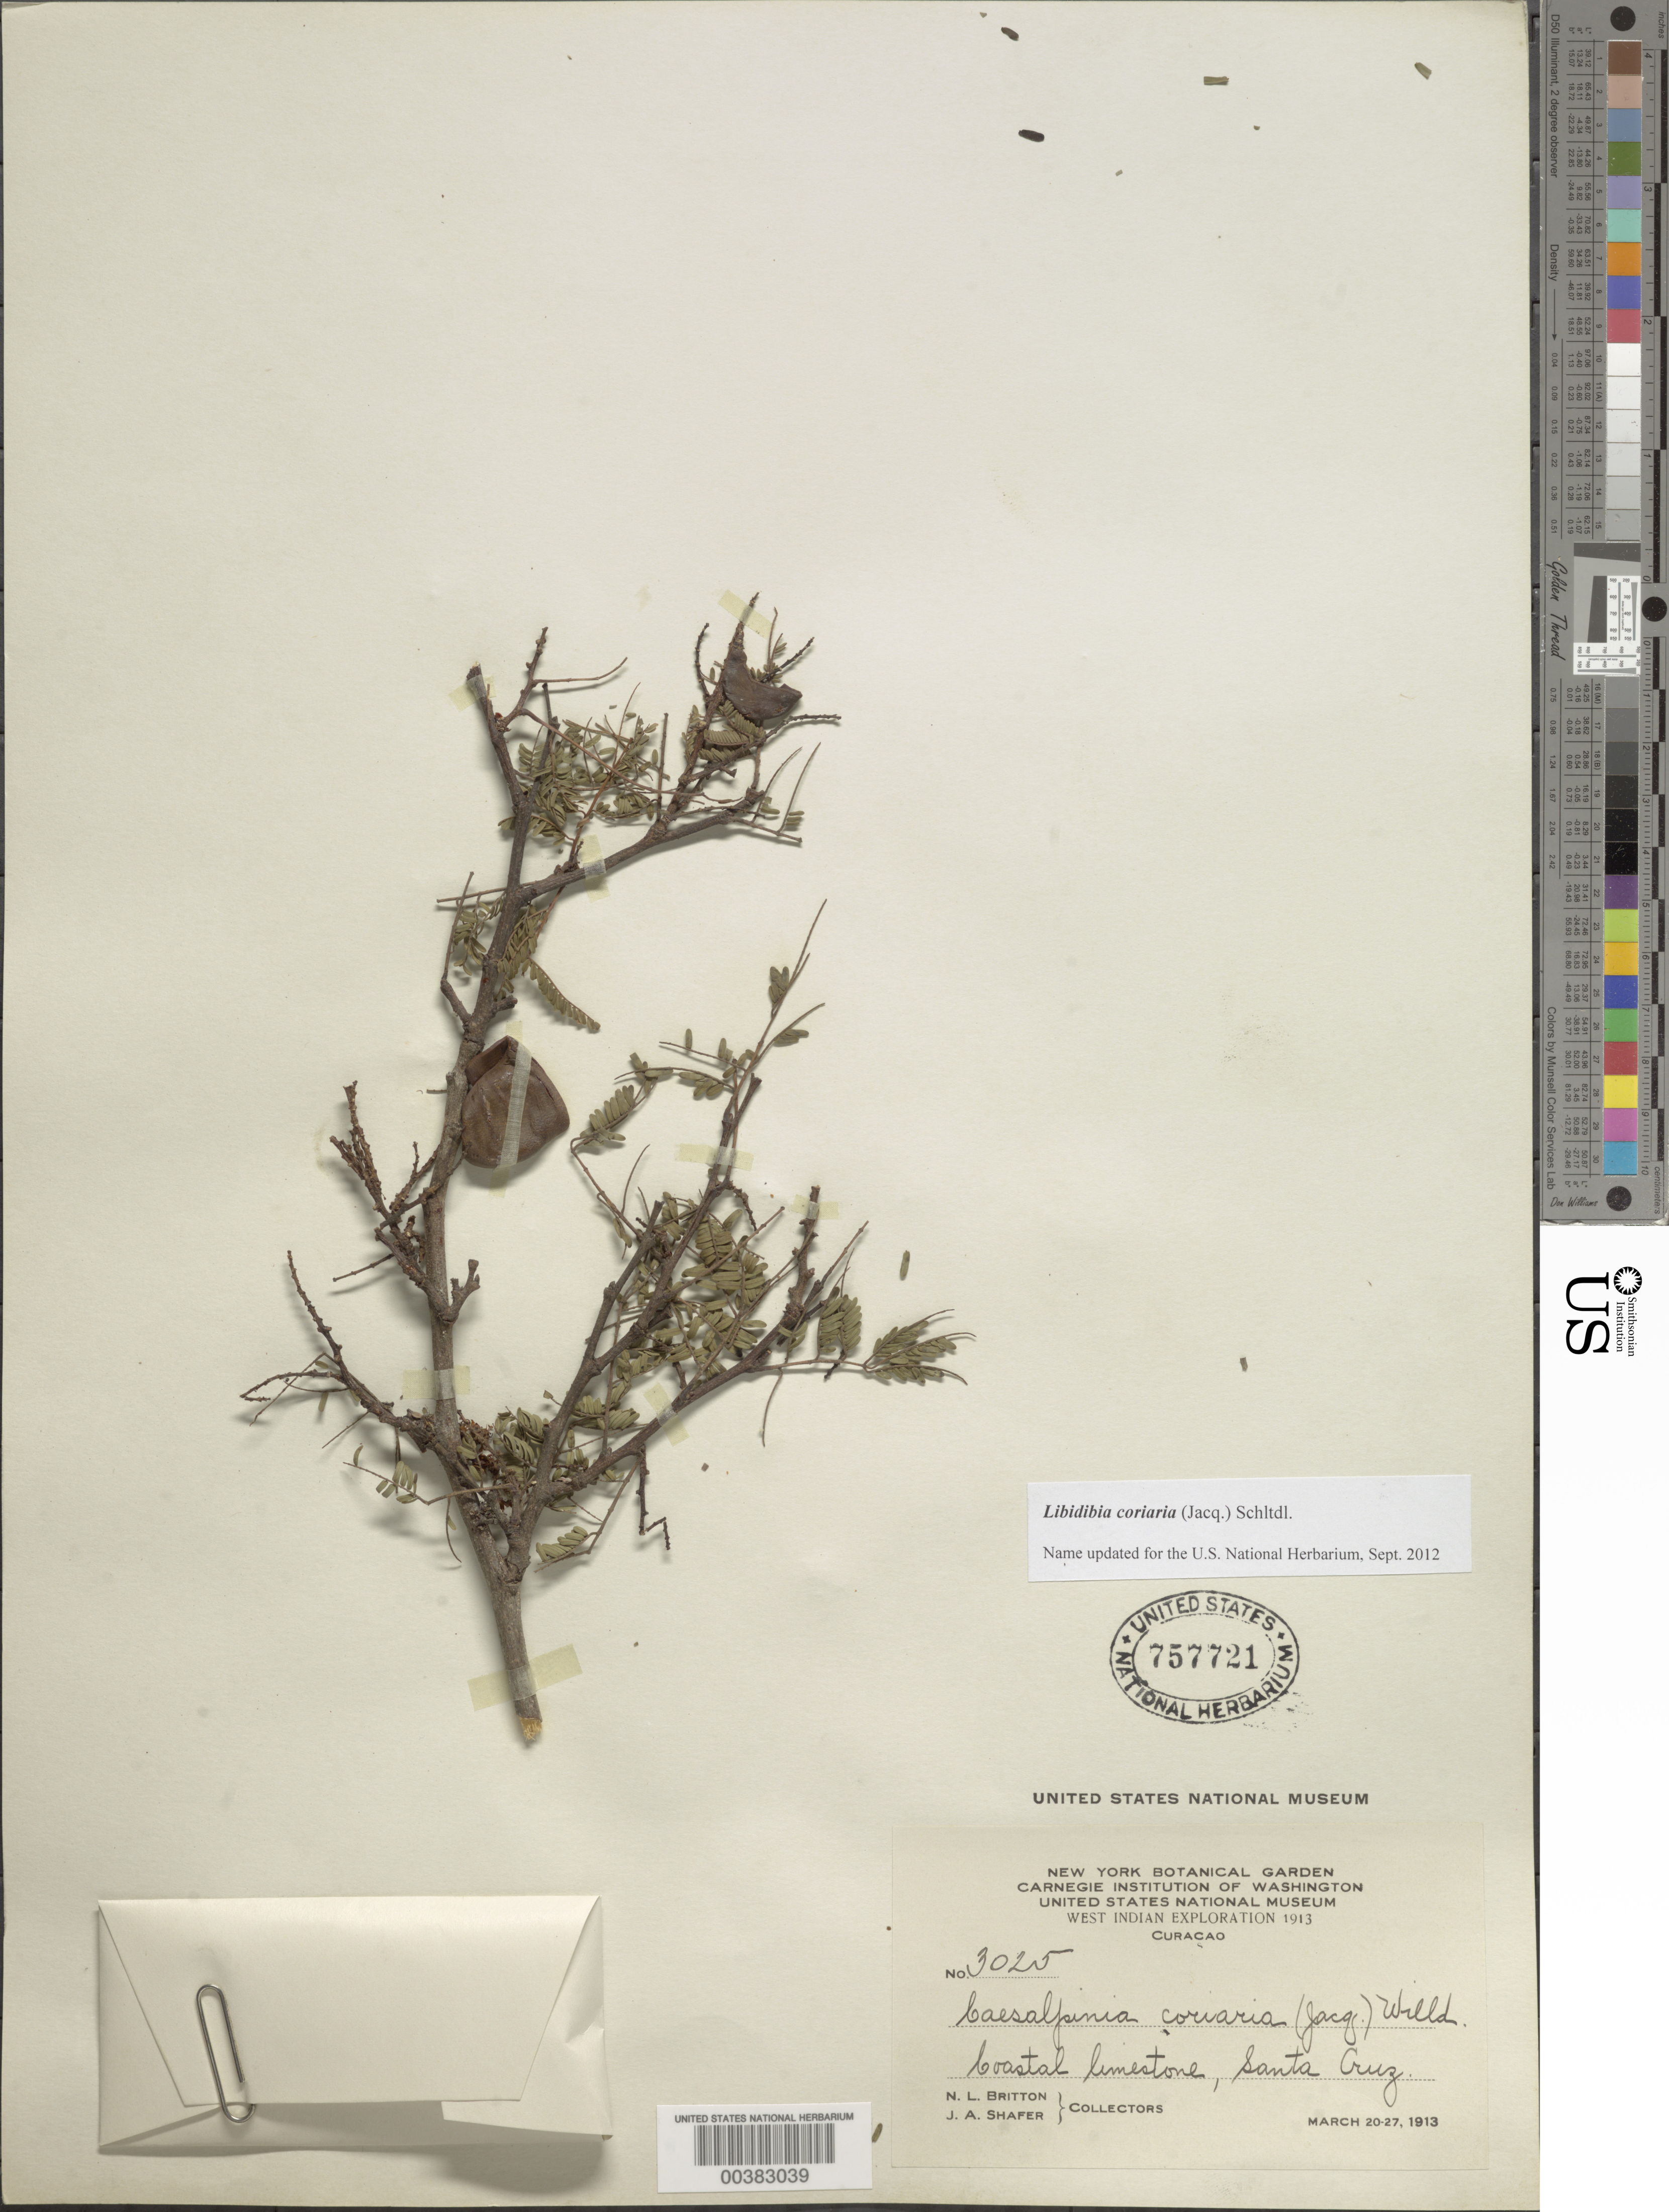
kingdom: Plantae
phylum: Tracheophyta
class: Magnoliopsida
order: Fabales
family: Fabaceae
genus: Libidibia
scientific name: Libidibia coriaria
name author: (Jacq.) Schltdl.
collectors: N. Britton & J. A. Shafer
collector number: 3025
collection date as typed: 20 Mar 1913 to 27 Mar 1913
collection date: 1913-03-20/1913-03-27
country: Curaçao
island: Curaçao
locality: Santa cruz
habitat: Coastal limestone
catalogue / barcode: US 757721